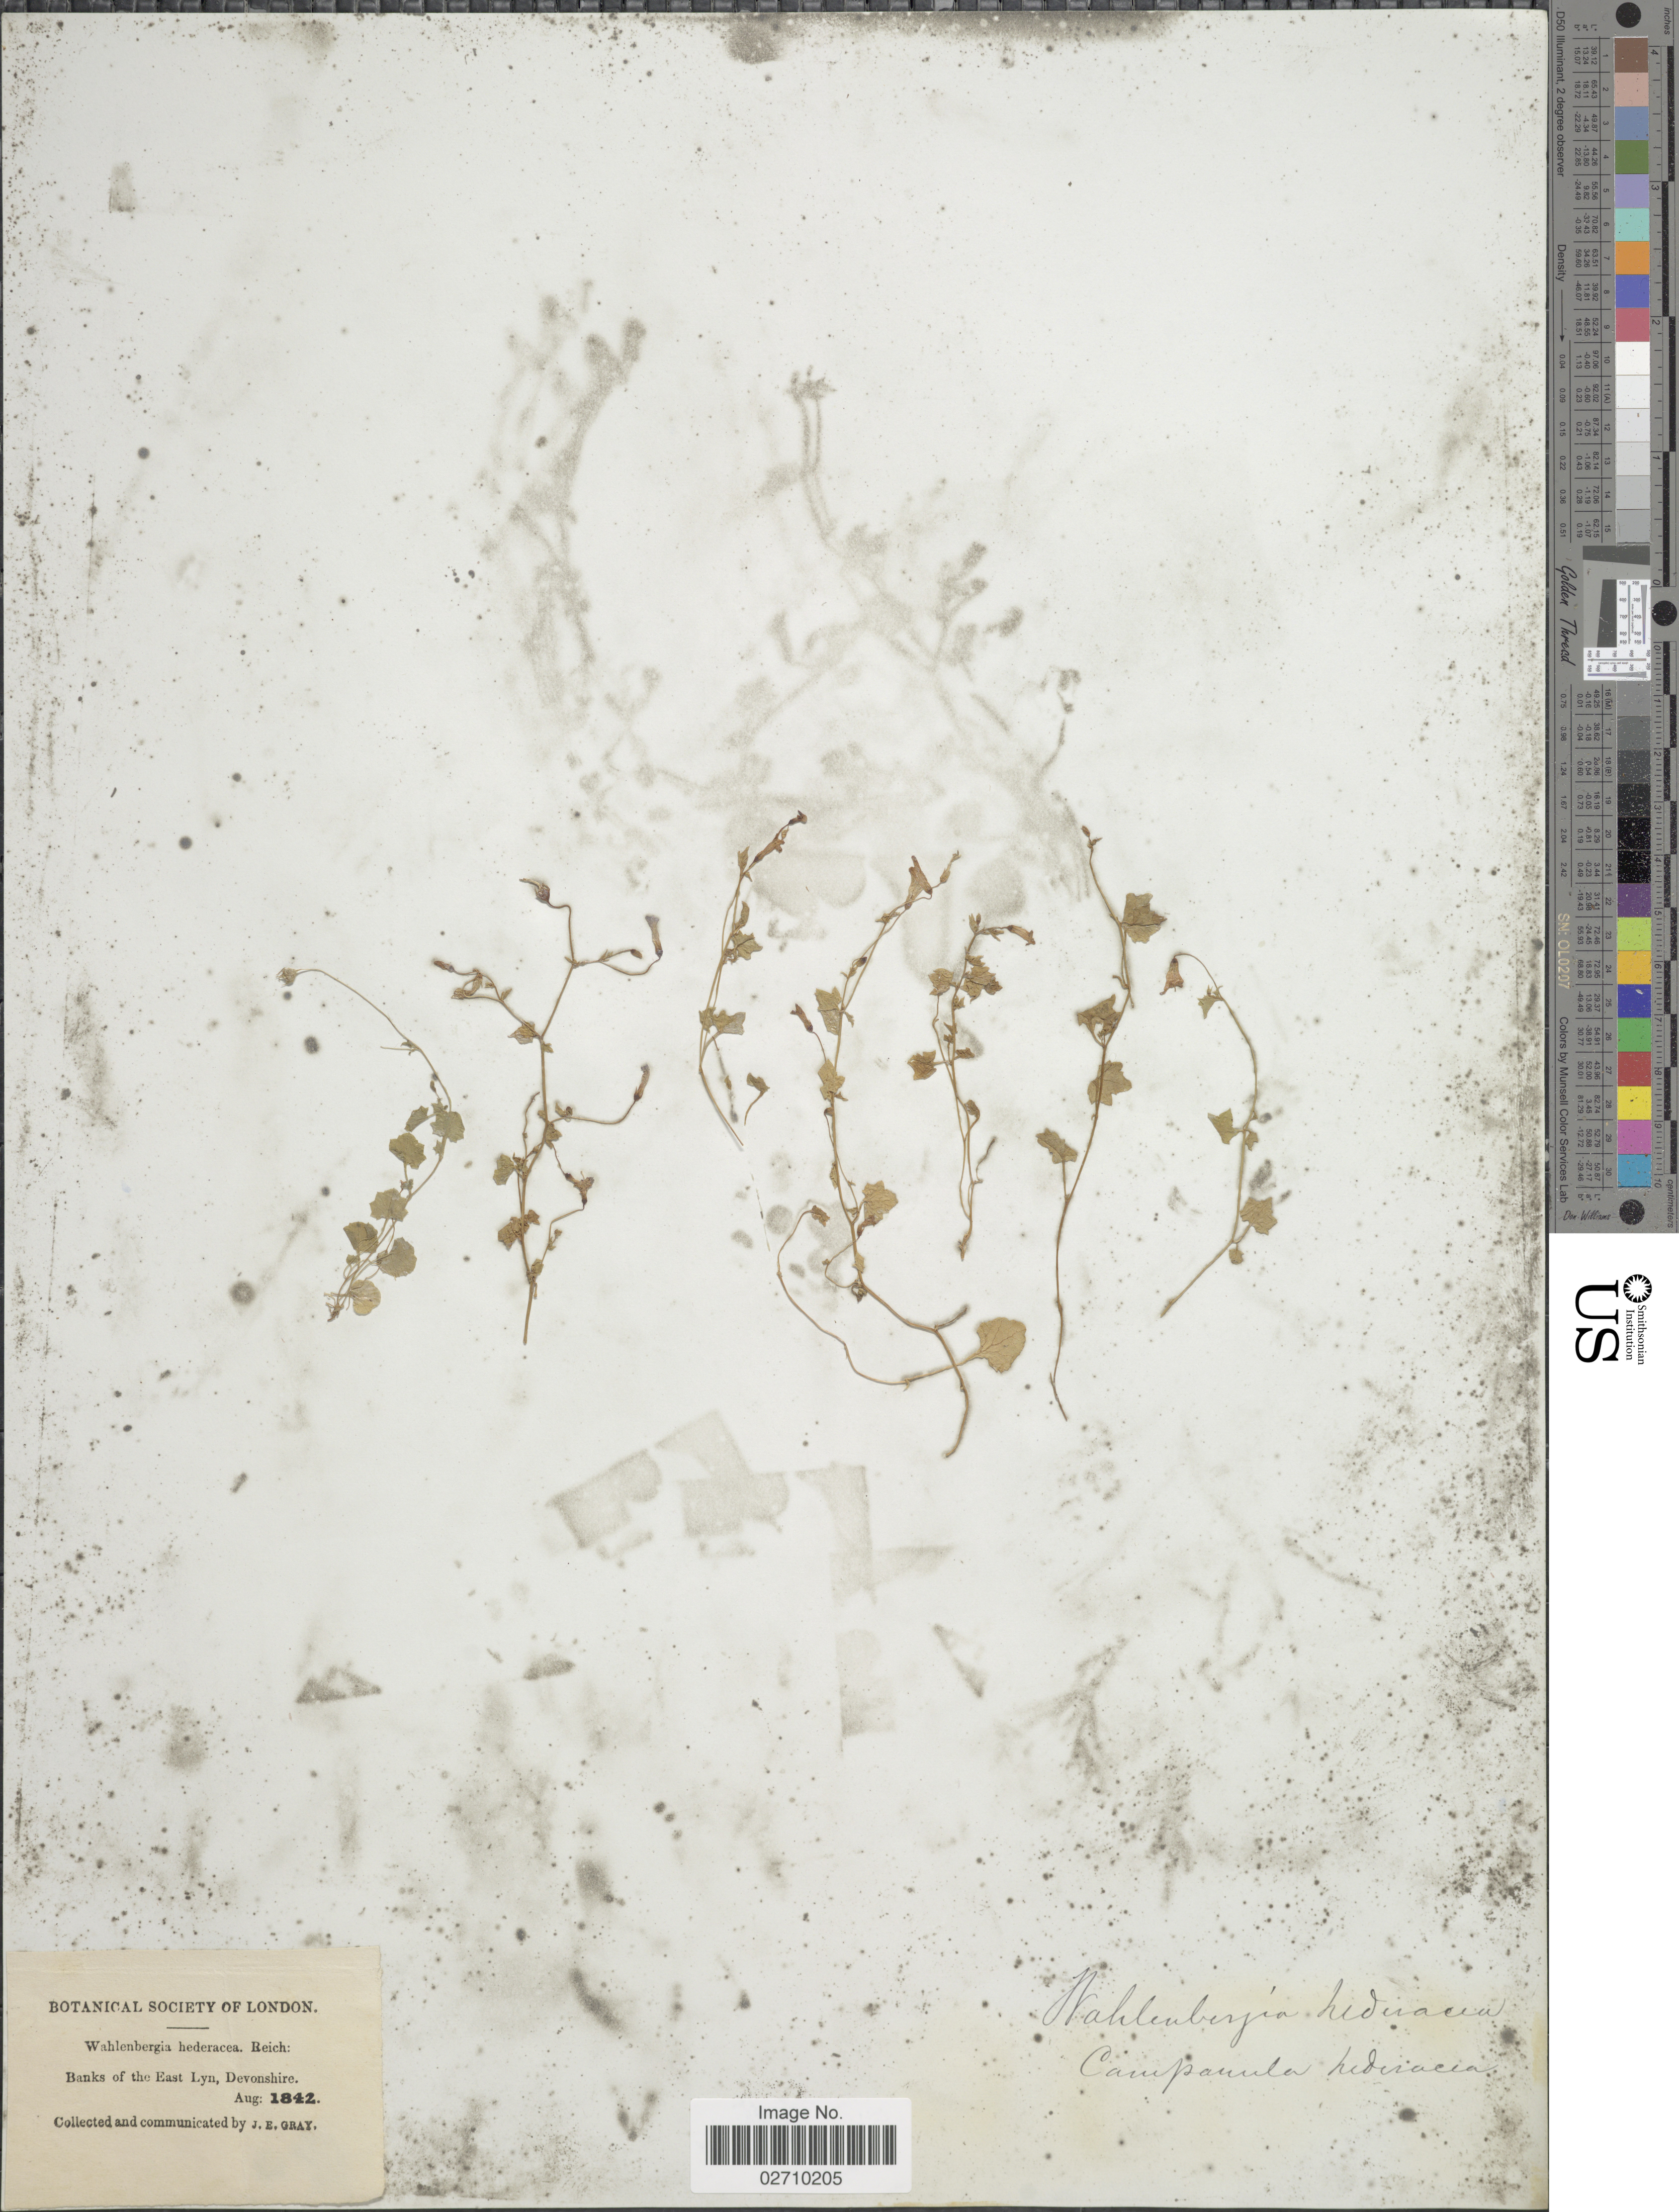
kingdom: Plantae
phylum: Tracheophyta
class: Magnoliopsida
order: Asterales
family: Campanulaceae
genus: Wahlenbergia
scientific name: Wahlenbergia hederacea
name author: Rchb.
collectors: J. E. Gray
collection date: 1842-08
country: United Kingdom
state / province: England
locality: Banks of the East Lyn, Devonshire.